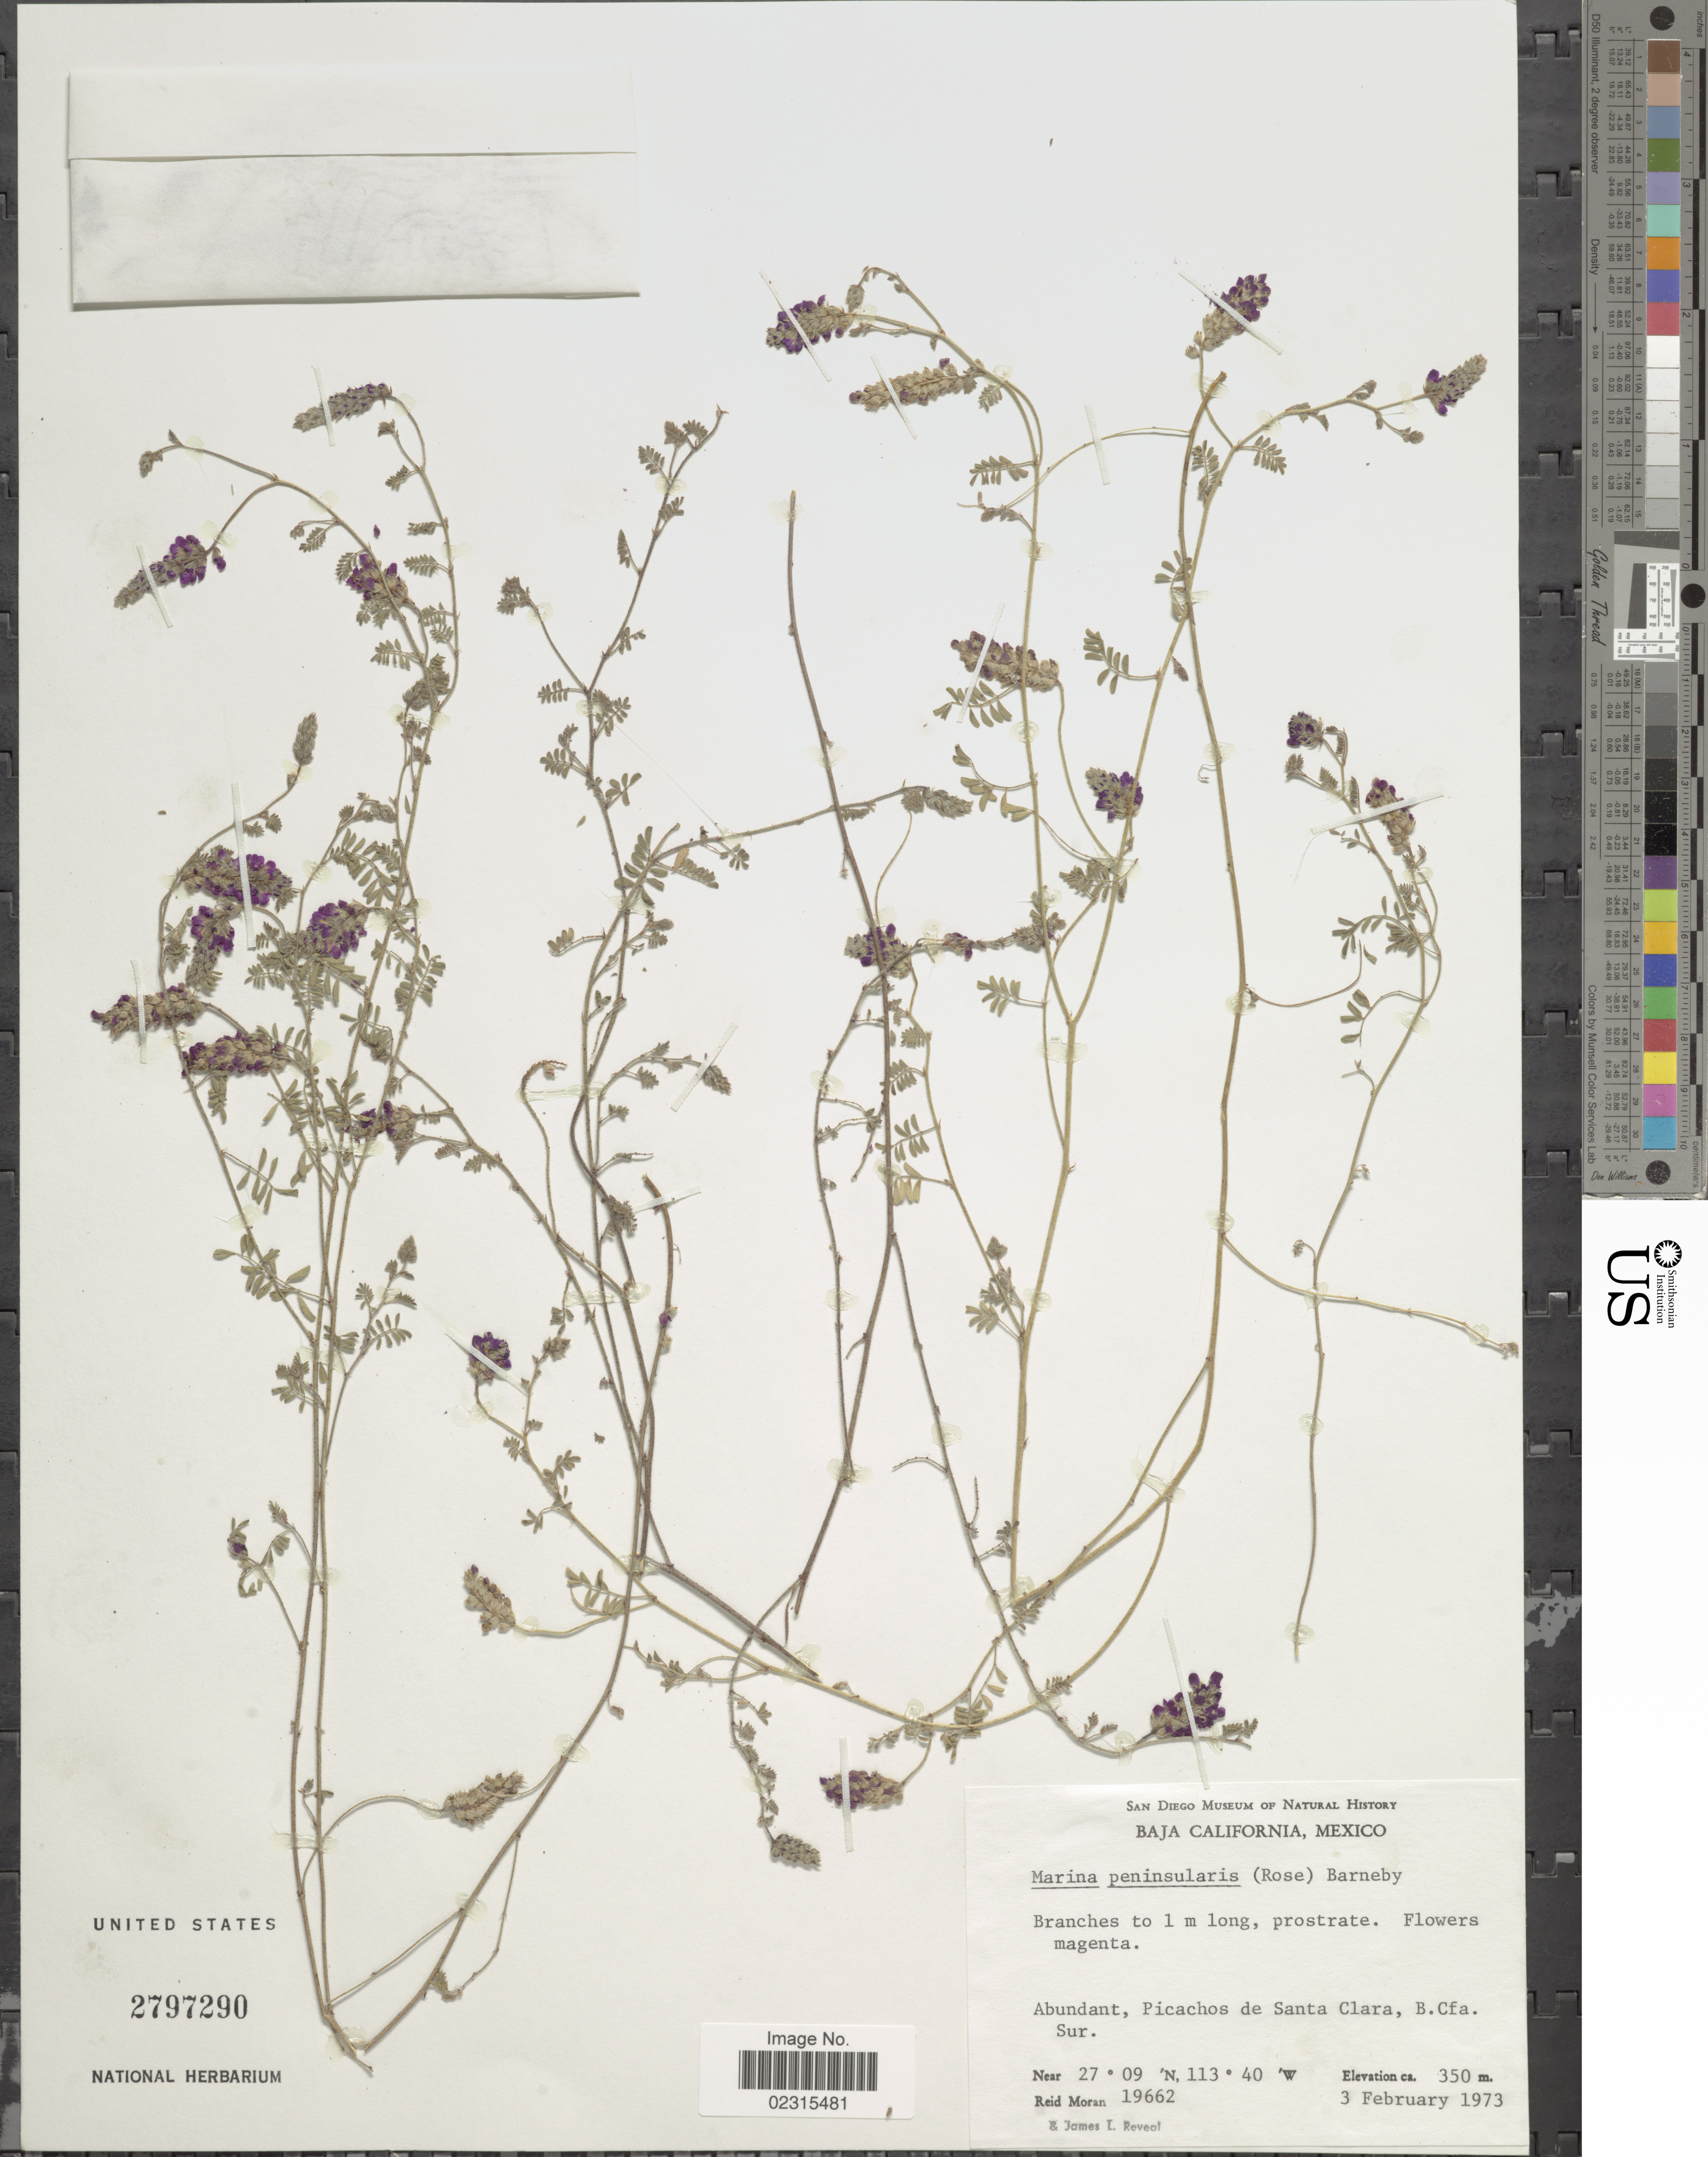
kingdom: Plantae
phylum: Tracheophyta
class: Magnoliopsida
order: Fabales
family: Fabaceae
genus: Marina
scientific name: Marina peninsularis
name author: (Rose) Barneby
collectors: R. V. Moran & J. L. Reveal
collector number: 19662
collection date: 1973-02-03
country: Mexico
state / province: Baja California Sur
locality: Baja California, Picachos de Santa Clara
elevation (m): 350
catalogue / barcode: US 2797290